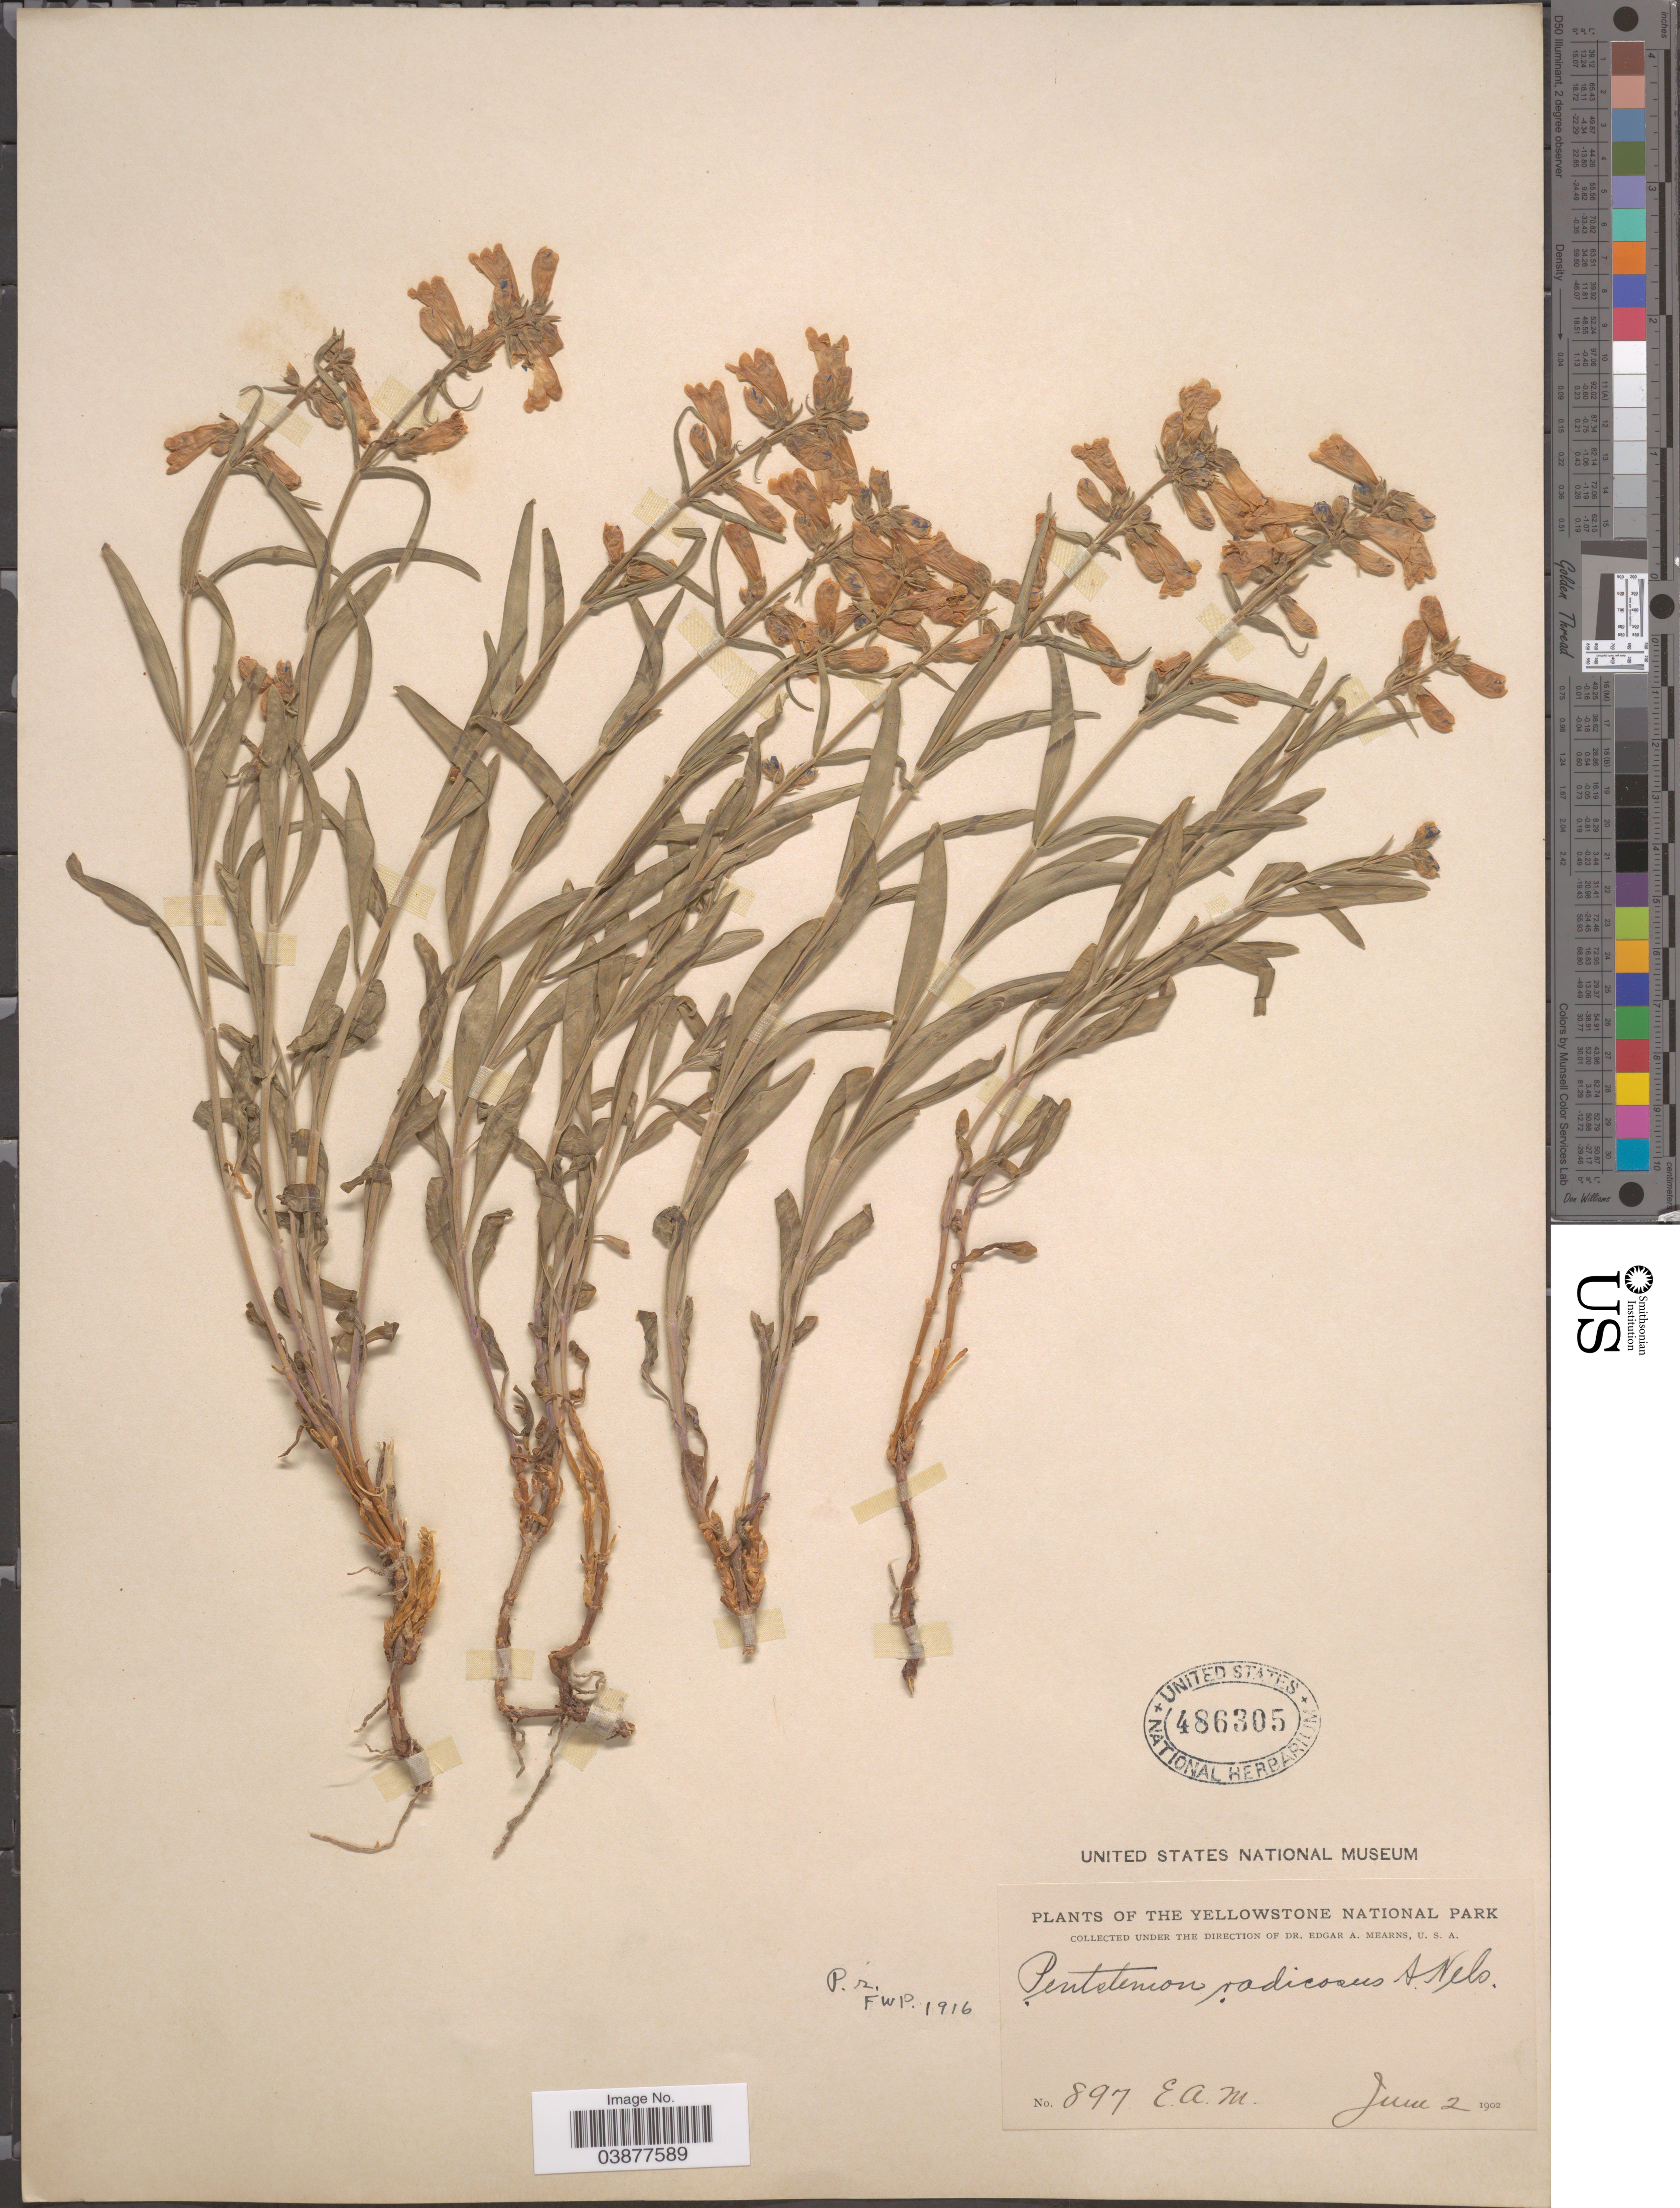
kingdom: Plantae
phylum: Tracheophyta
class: Magnoliopsida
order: Lamiales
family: Plantaginaceae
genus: Penstemon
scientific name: Penstemon radicosus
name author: A. Nelson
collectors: E. A. Mearns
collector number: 897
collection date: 1902-06-02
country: United States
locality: The Yellowstone National Park.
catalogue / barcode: US 486305